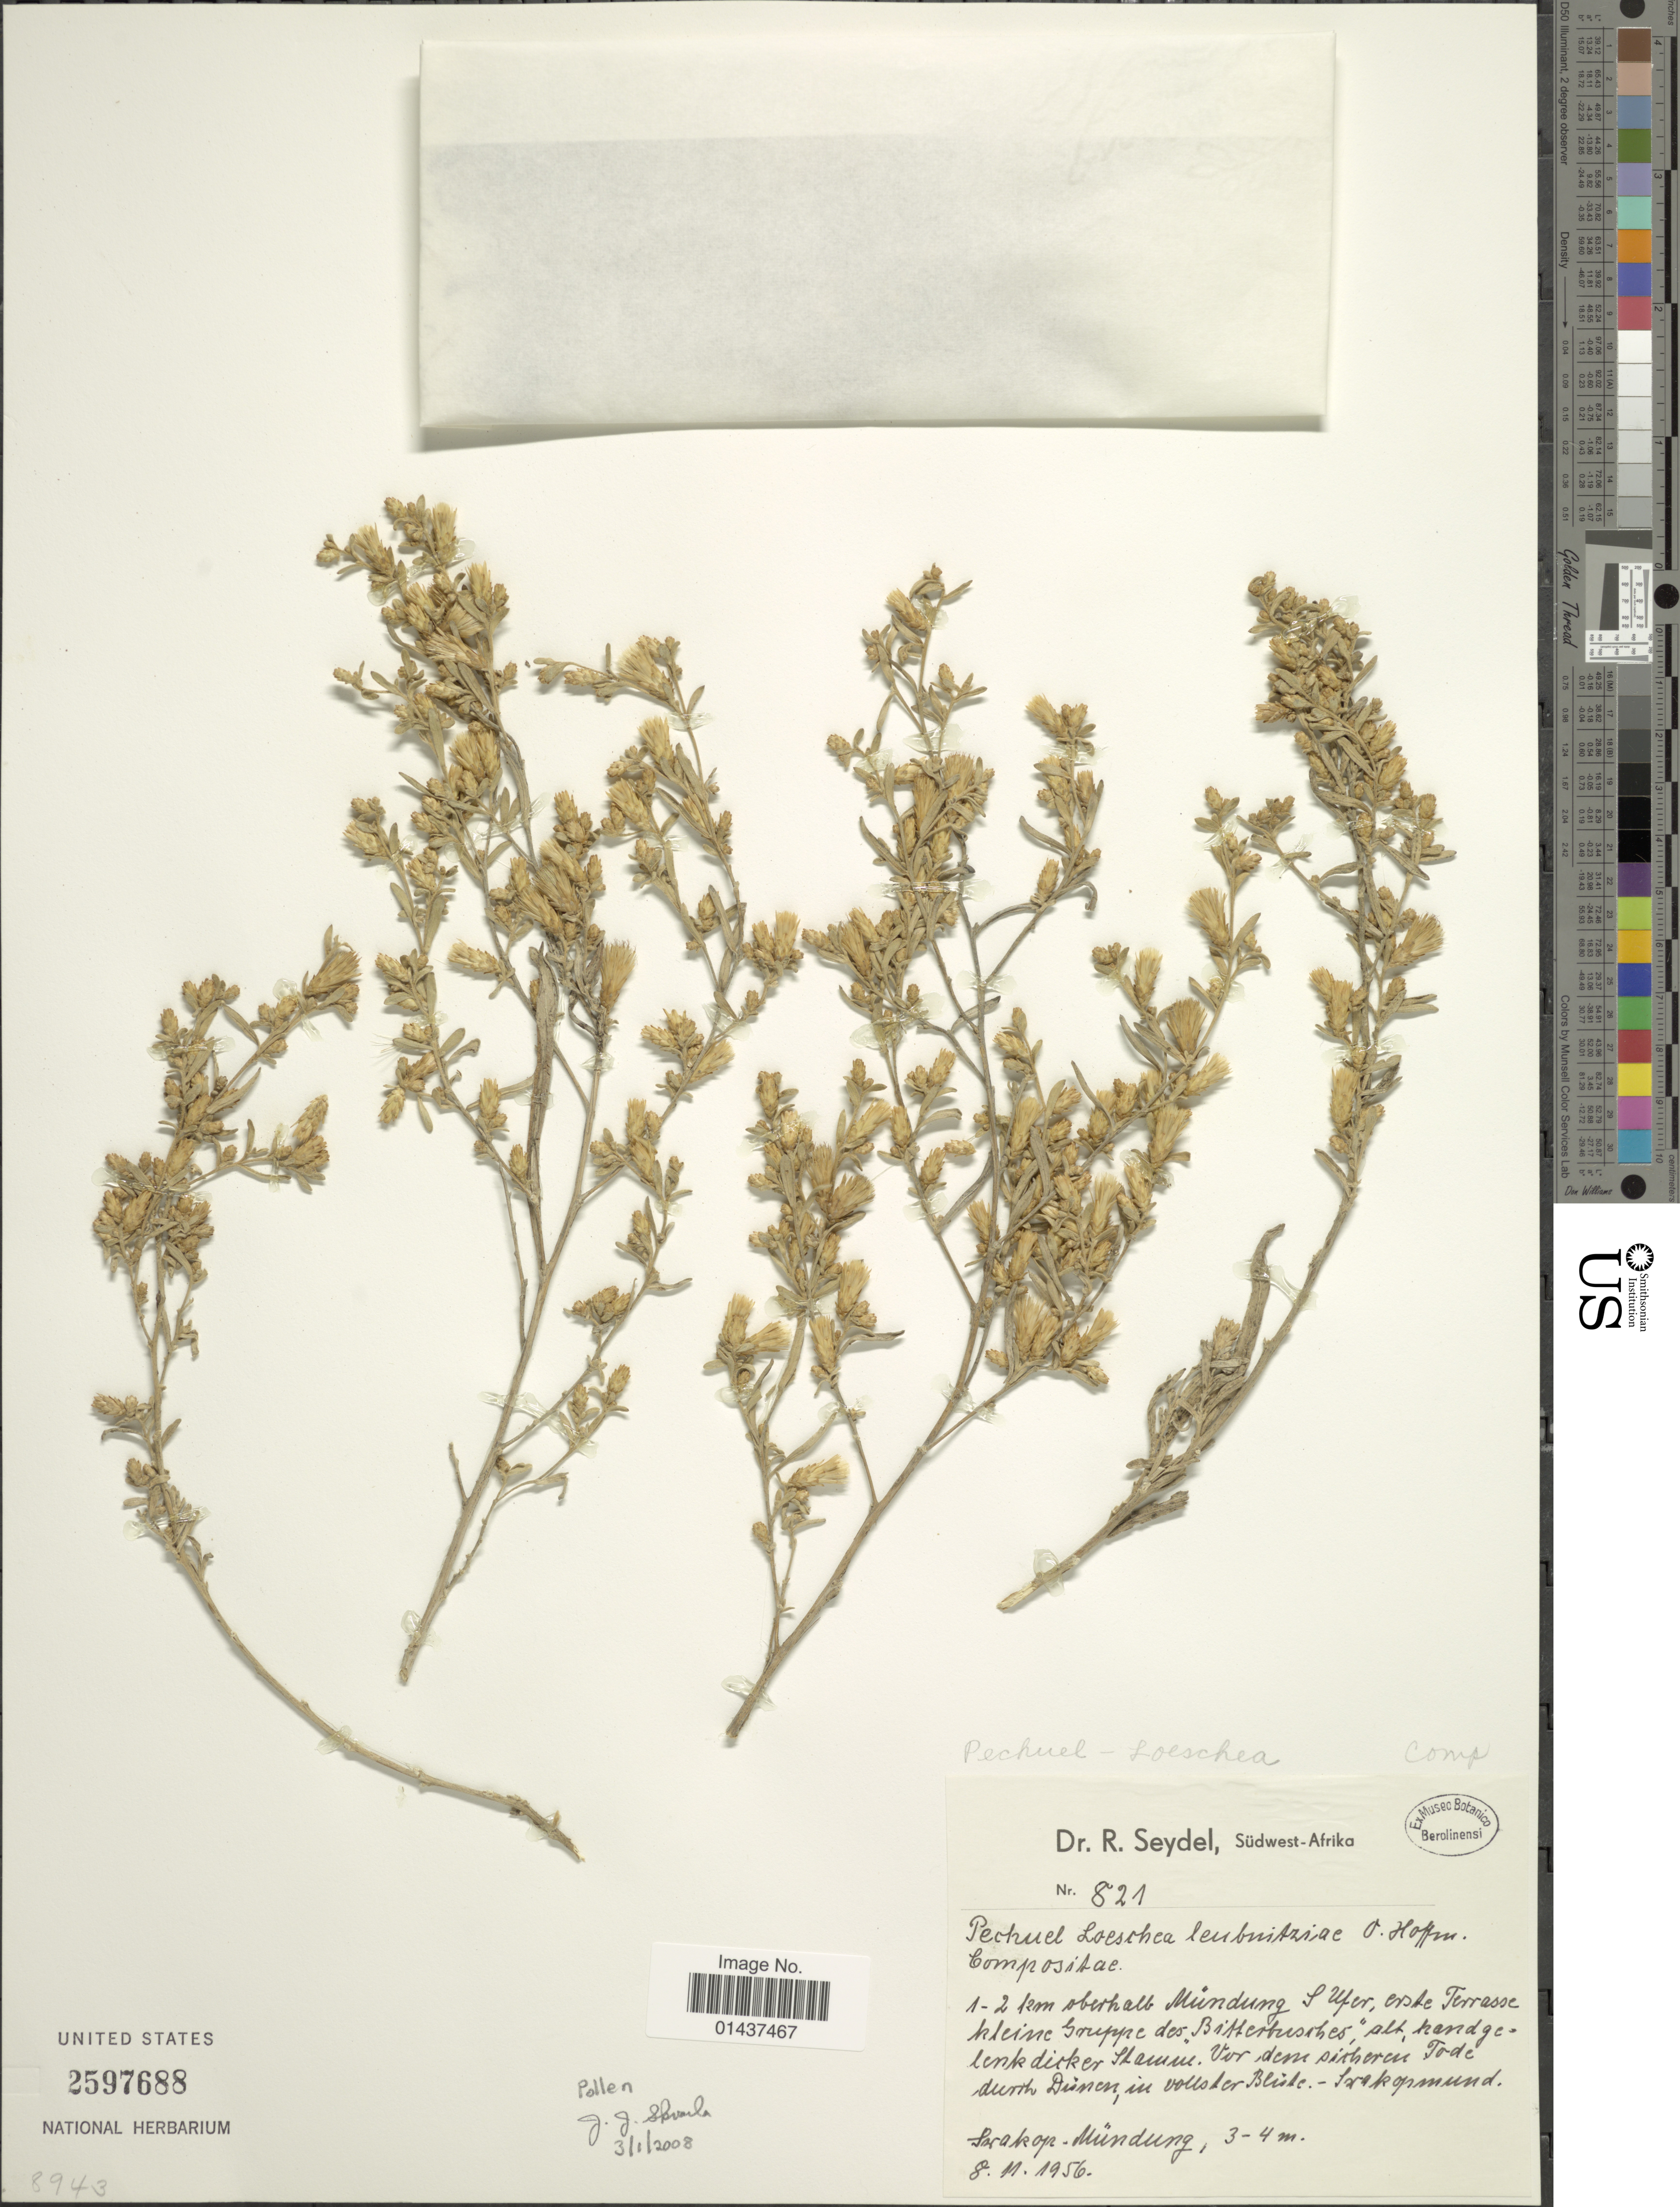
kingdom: Plantae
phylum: Tracheophyta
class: Magnoliopsida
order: Asterales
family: Asteraceae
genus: Pechuel-loeschea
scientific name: Pechuel-loeschea leubnitziae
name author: (Kuntze) O. Hoffm.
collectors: R. Seydel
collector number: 821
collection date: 1956-11-08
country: Namibia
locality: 1-2 km, oberhalb Mündung S Ufer, oste Terrasse kleine Gruppe des Bitterbusches, Sarakop - Müdung [above the mouth of the estuary, east terrace, small group of bitter bushes, mouth/estuary of the Sarakop]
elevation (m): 3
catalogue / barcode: US 2597688